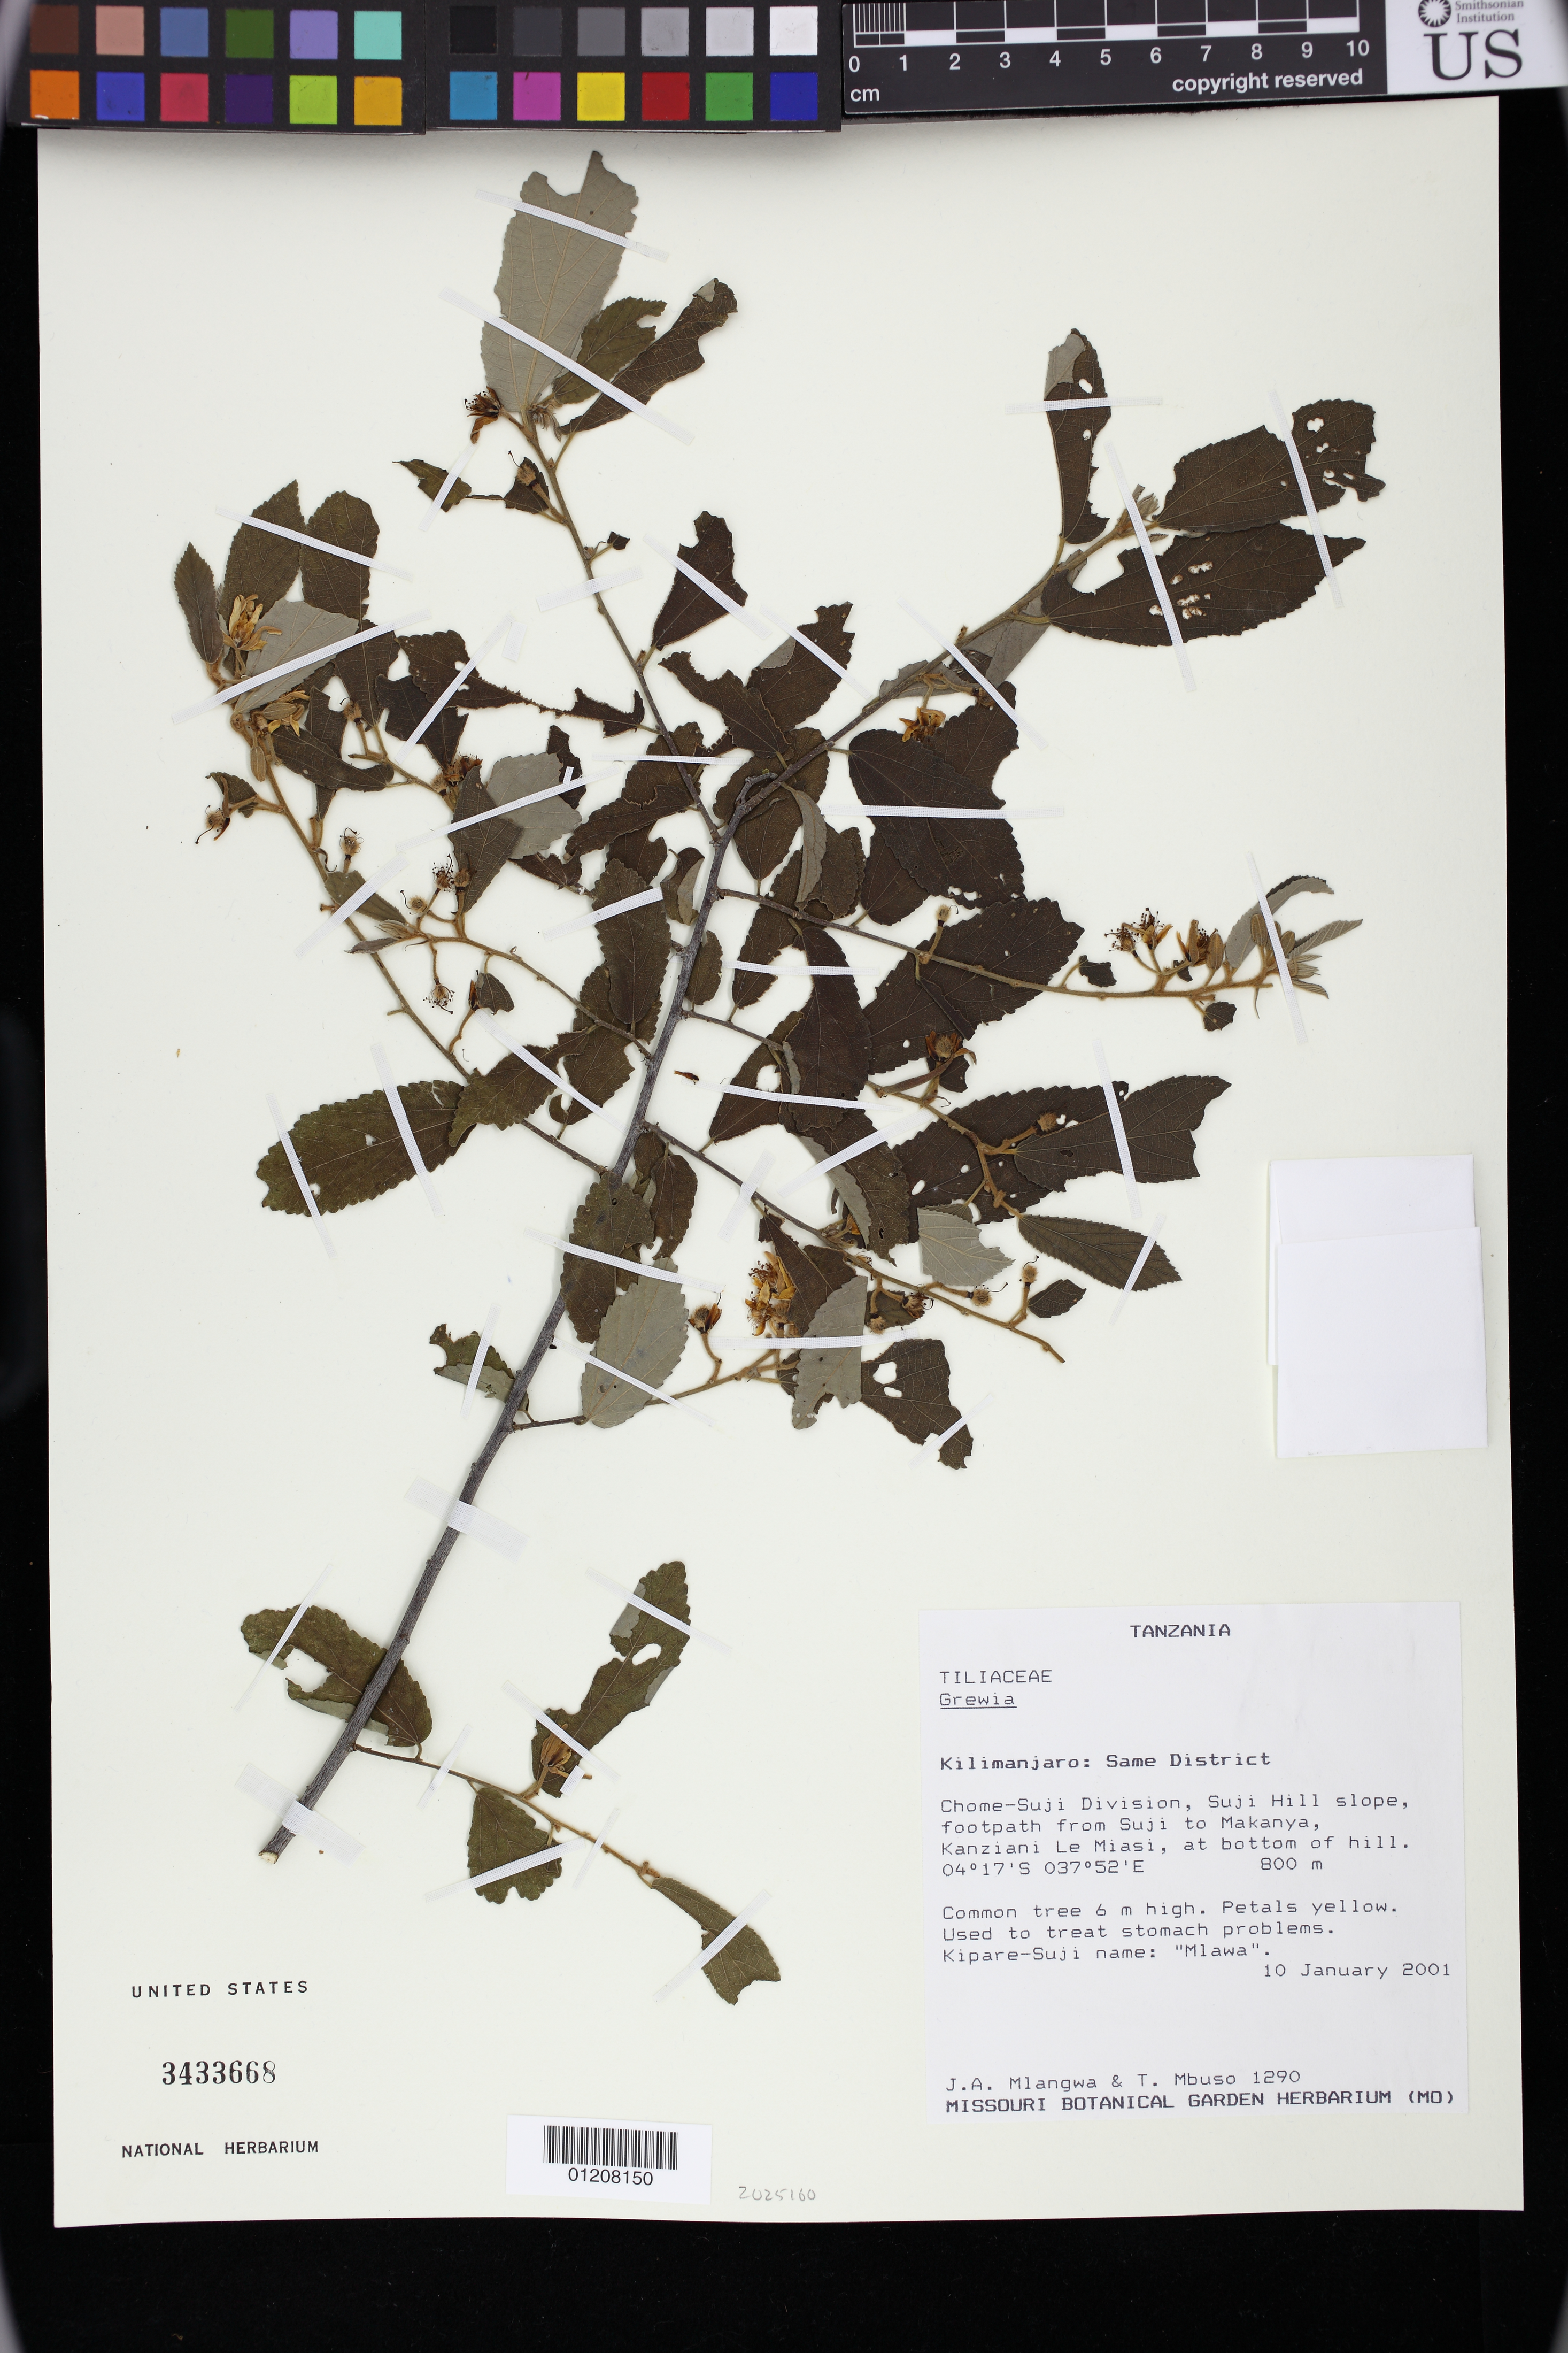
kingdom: Plantae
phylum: Tracheophyta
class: Magnoliopsida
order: Malvales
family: Malvaceae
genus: Grewia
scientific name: Grewia sp.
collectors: J. Mlangwa & T. Mbuso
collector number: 1290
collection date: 2001-01-10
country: Tanzania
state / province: Kilimanjaro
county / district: Same District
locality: Chome-Suji Division, Suji Hill slope, footpath from Suji to Makanya, Kanziani Le Miasi, at bottom of hill.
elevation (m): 800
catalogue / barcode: US 3433668